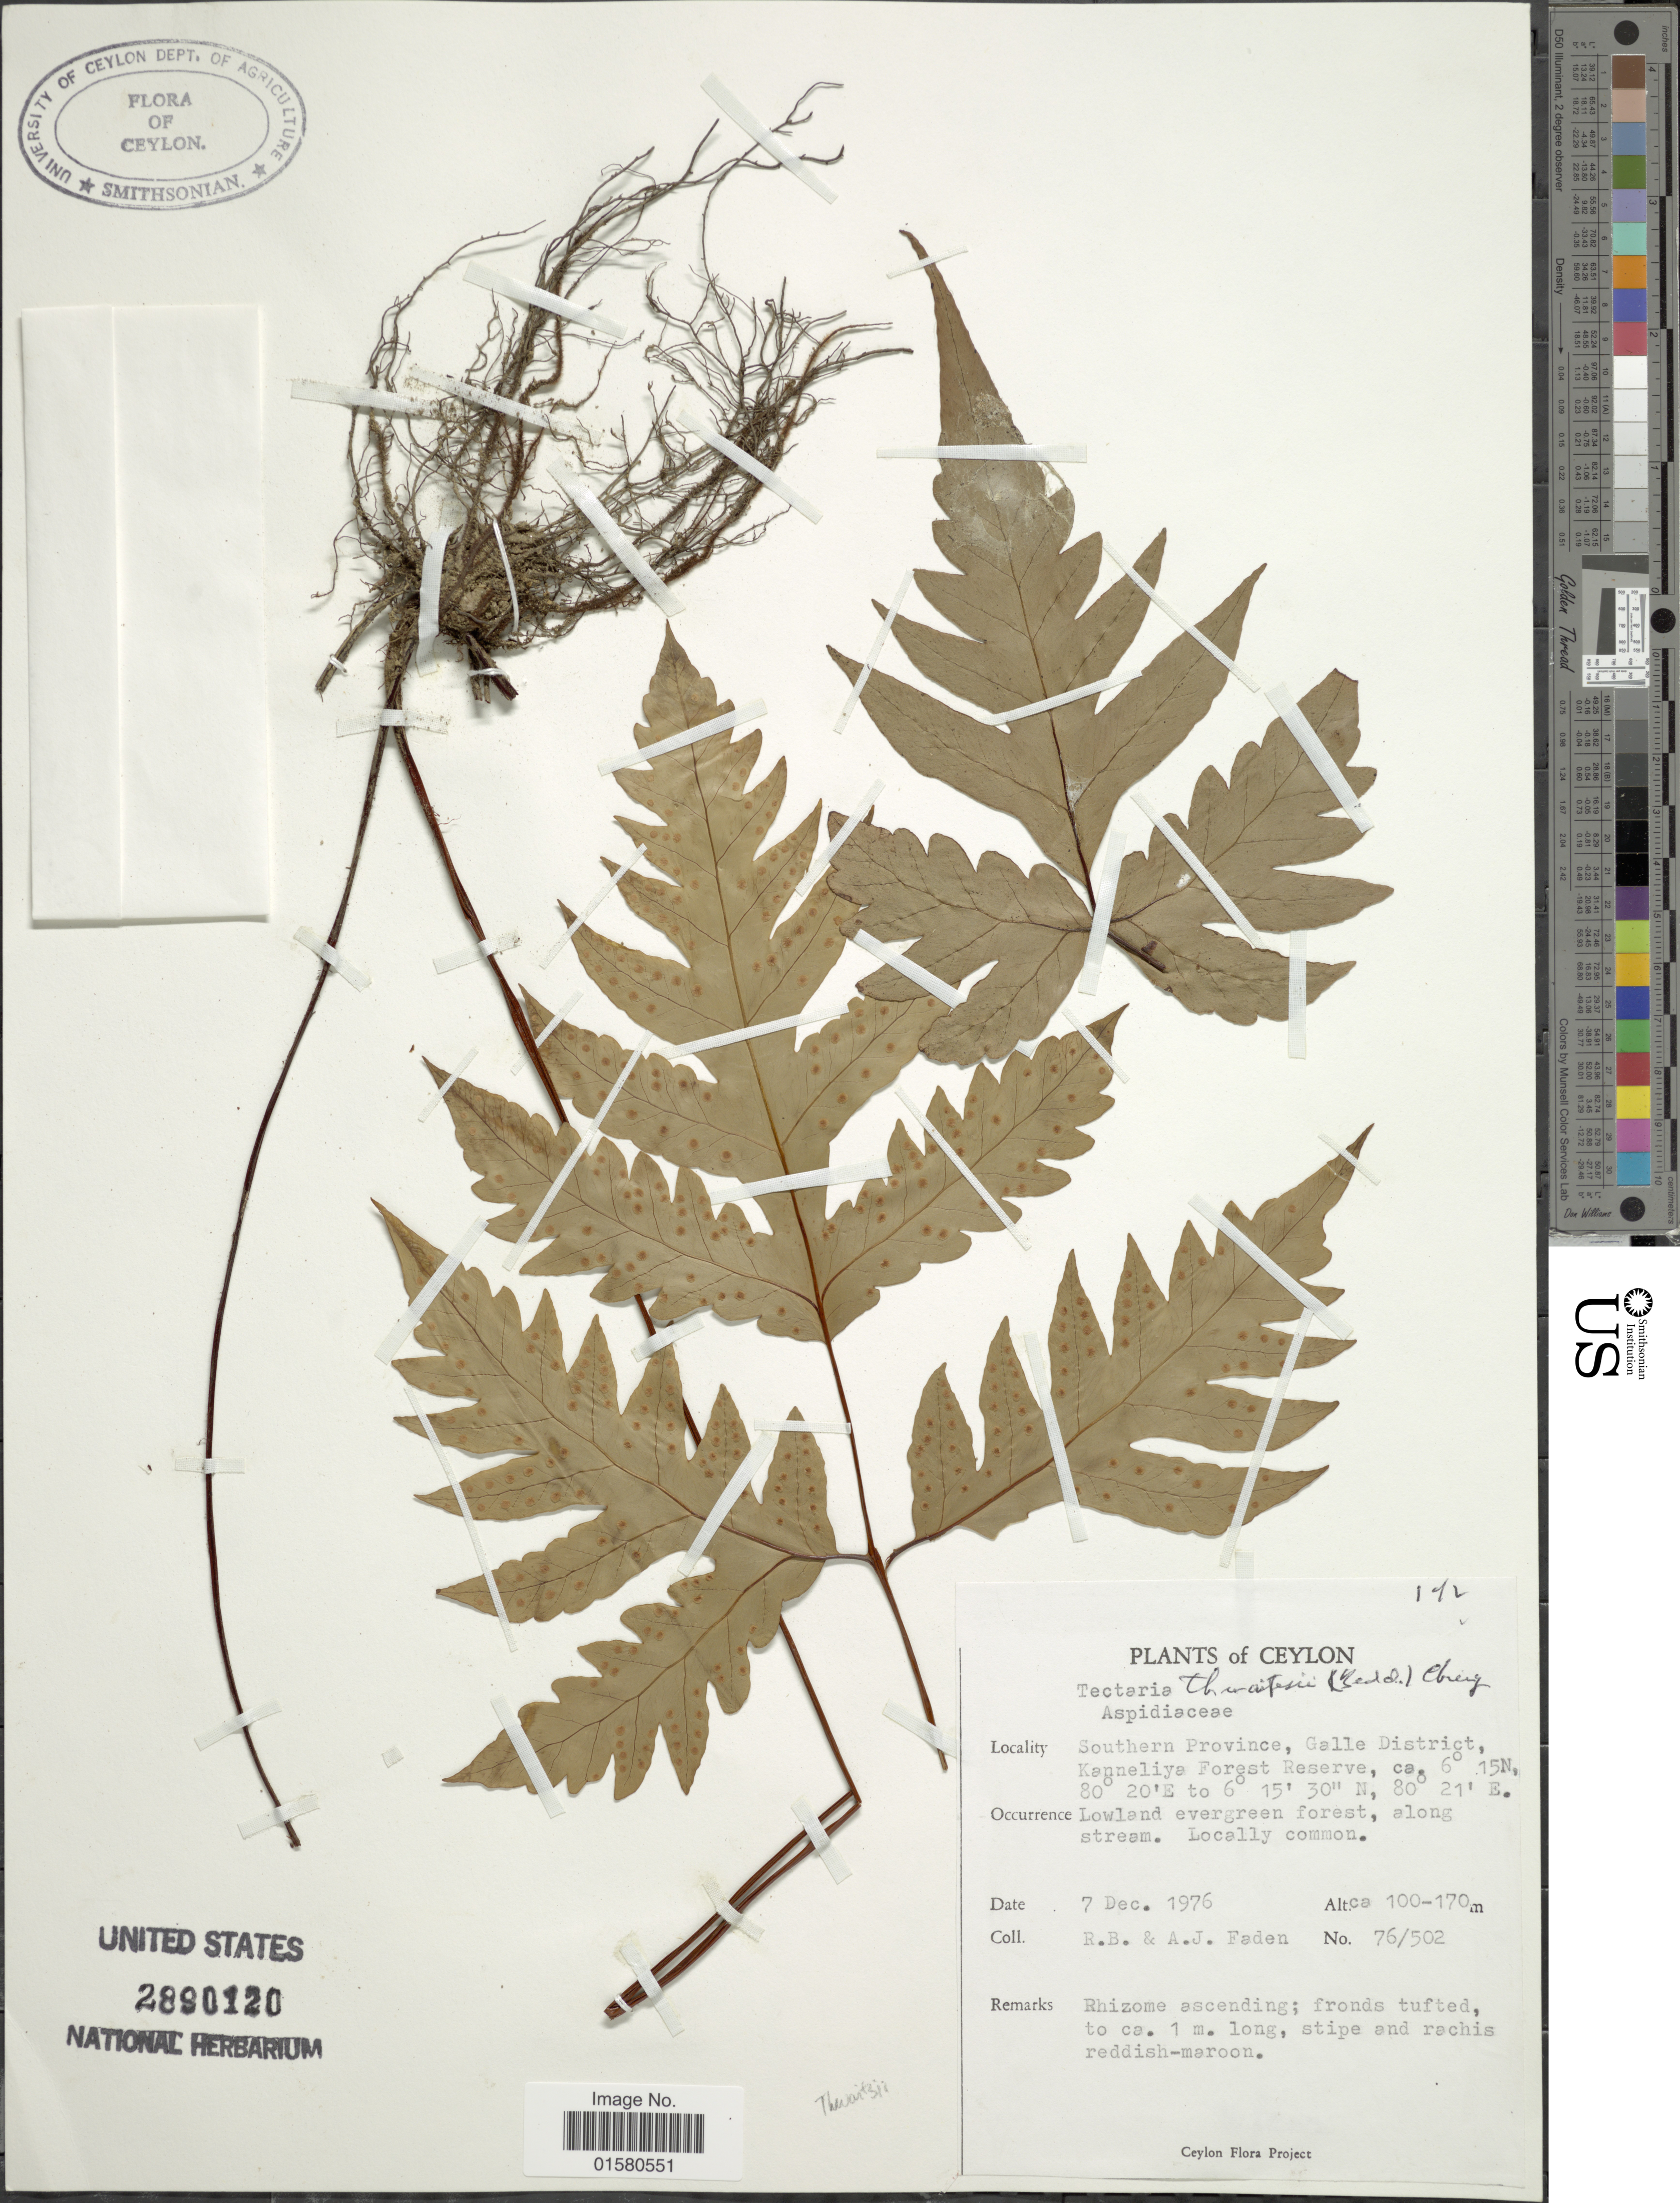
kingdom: Plantae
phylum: Tracheophyta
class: Polypodiopsida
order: Polypodiales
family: Tectariaceae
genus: Tectaria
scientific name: Tectaria thwaitesii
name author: (Bedd.) Ching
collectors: R. B. Faden & A. J. Faden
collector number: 76/502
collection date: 1976-12-07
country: Sri Lanka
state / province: Southern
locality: Ceylon, Southern Province, Galle district, Kanneliya Forest reserve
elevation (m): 30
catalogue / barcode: US 2890120